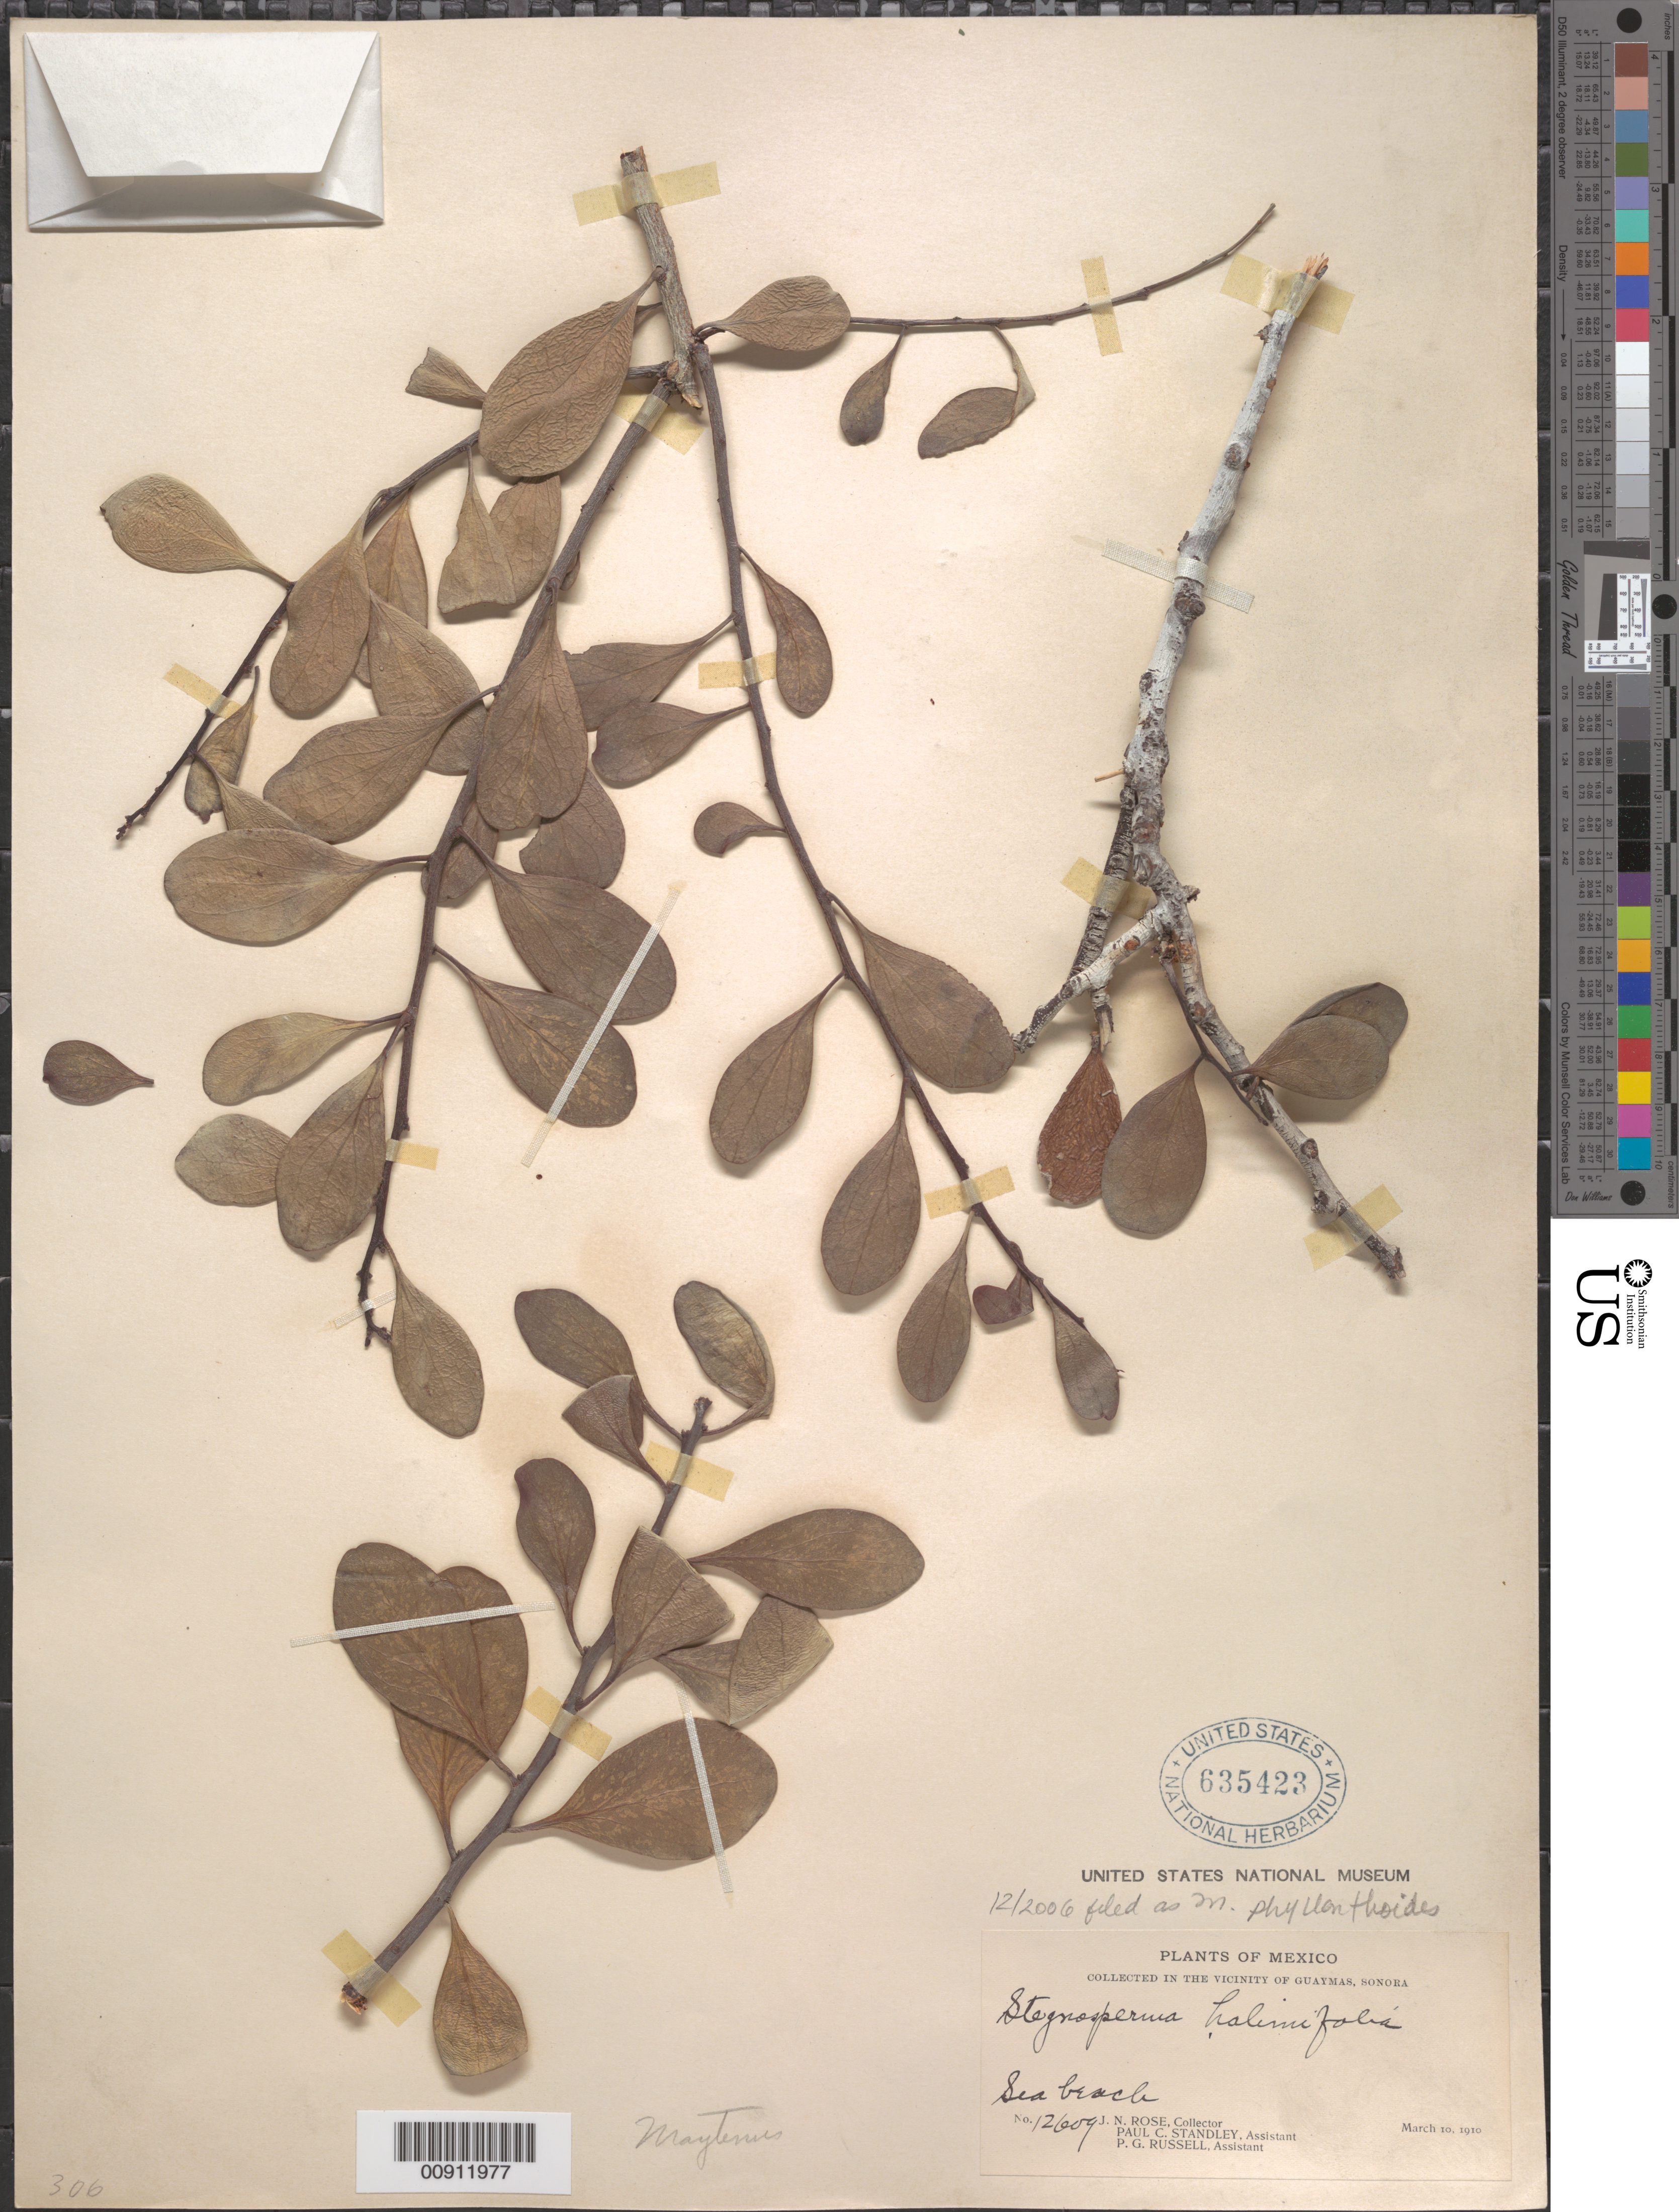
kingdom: Plantae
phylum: Tracheophyta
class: Magnoliopsida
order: Celastrales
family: Celastraceae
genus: Tricerma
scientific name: Tricerma phyllanthoides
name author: (Benth.) Lundell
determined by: Strong, Mark T., (BOT), Smithsonian Institution - National Museum of Natural History (UNITED STATES)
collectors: J. N. Rose, P. C. Standley & P. G. Russell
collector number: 12609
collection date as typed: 10 Mar 1910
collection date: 1910-03-10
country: Mexico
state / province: Sonora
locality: Vicinity of Guaymas, Sonora.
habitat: Sea beach.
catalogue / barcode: US 635423